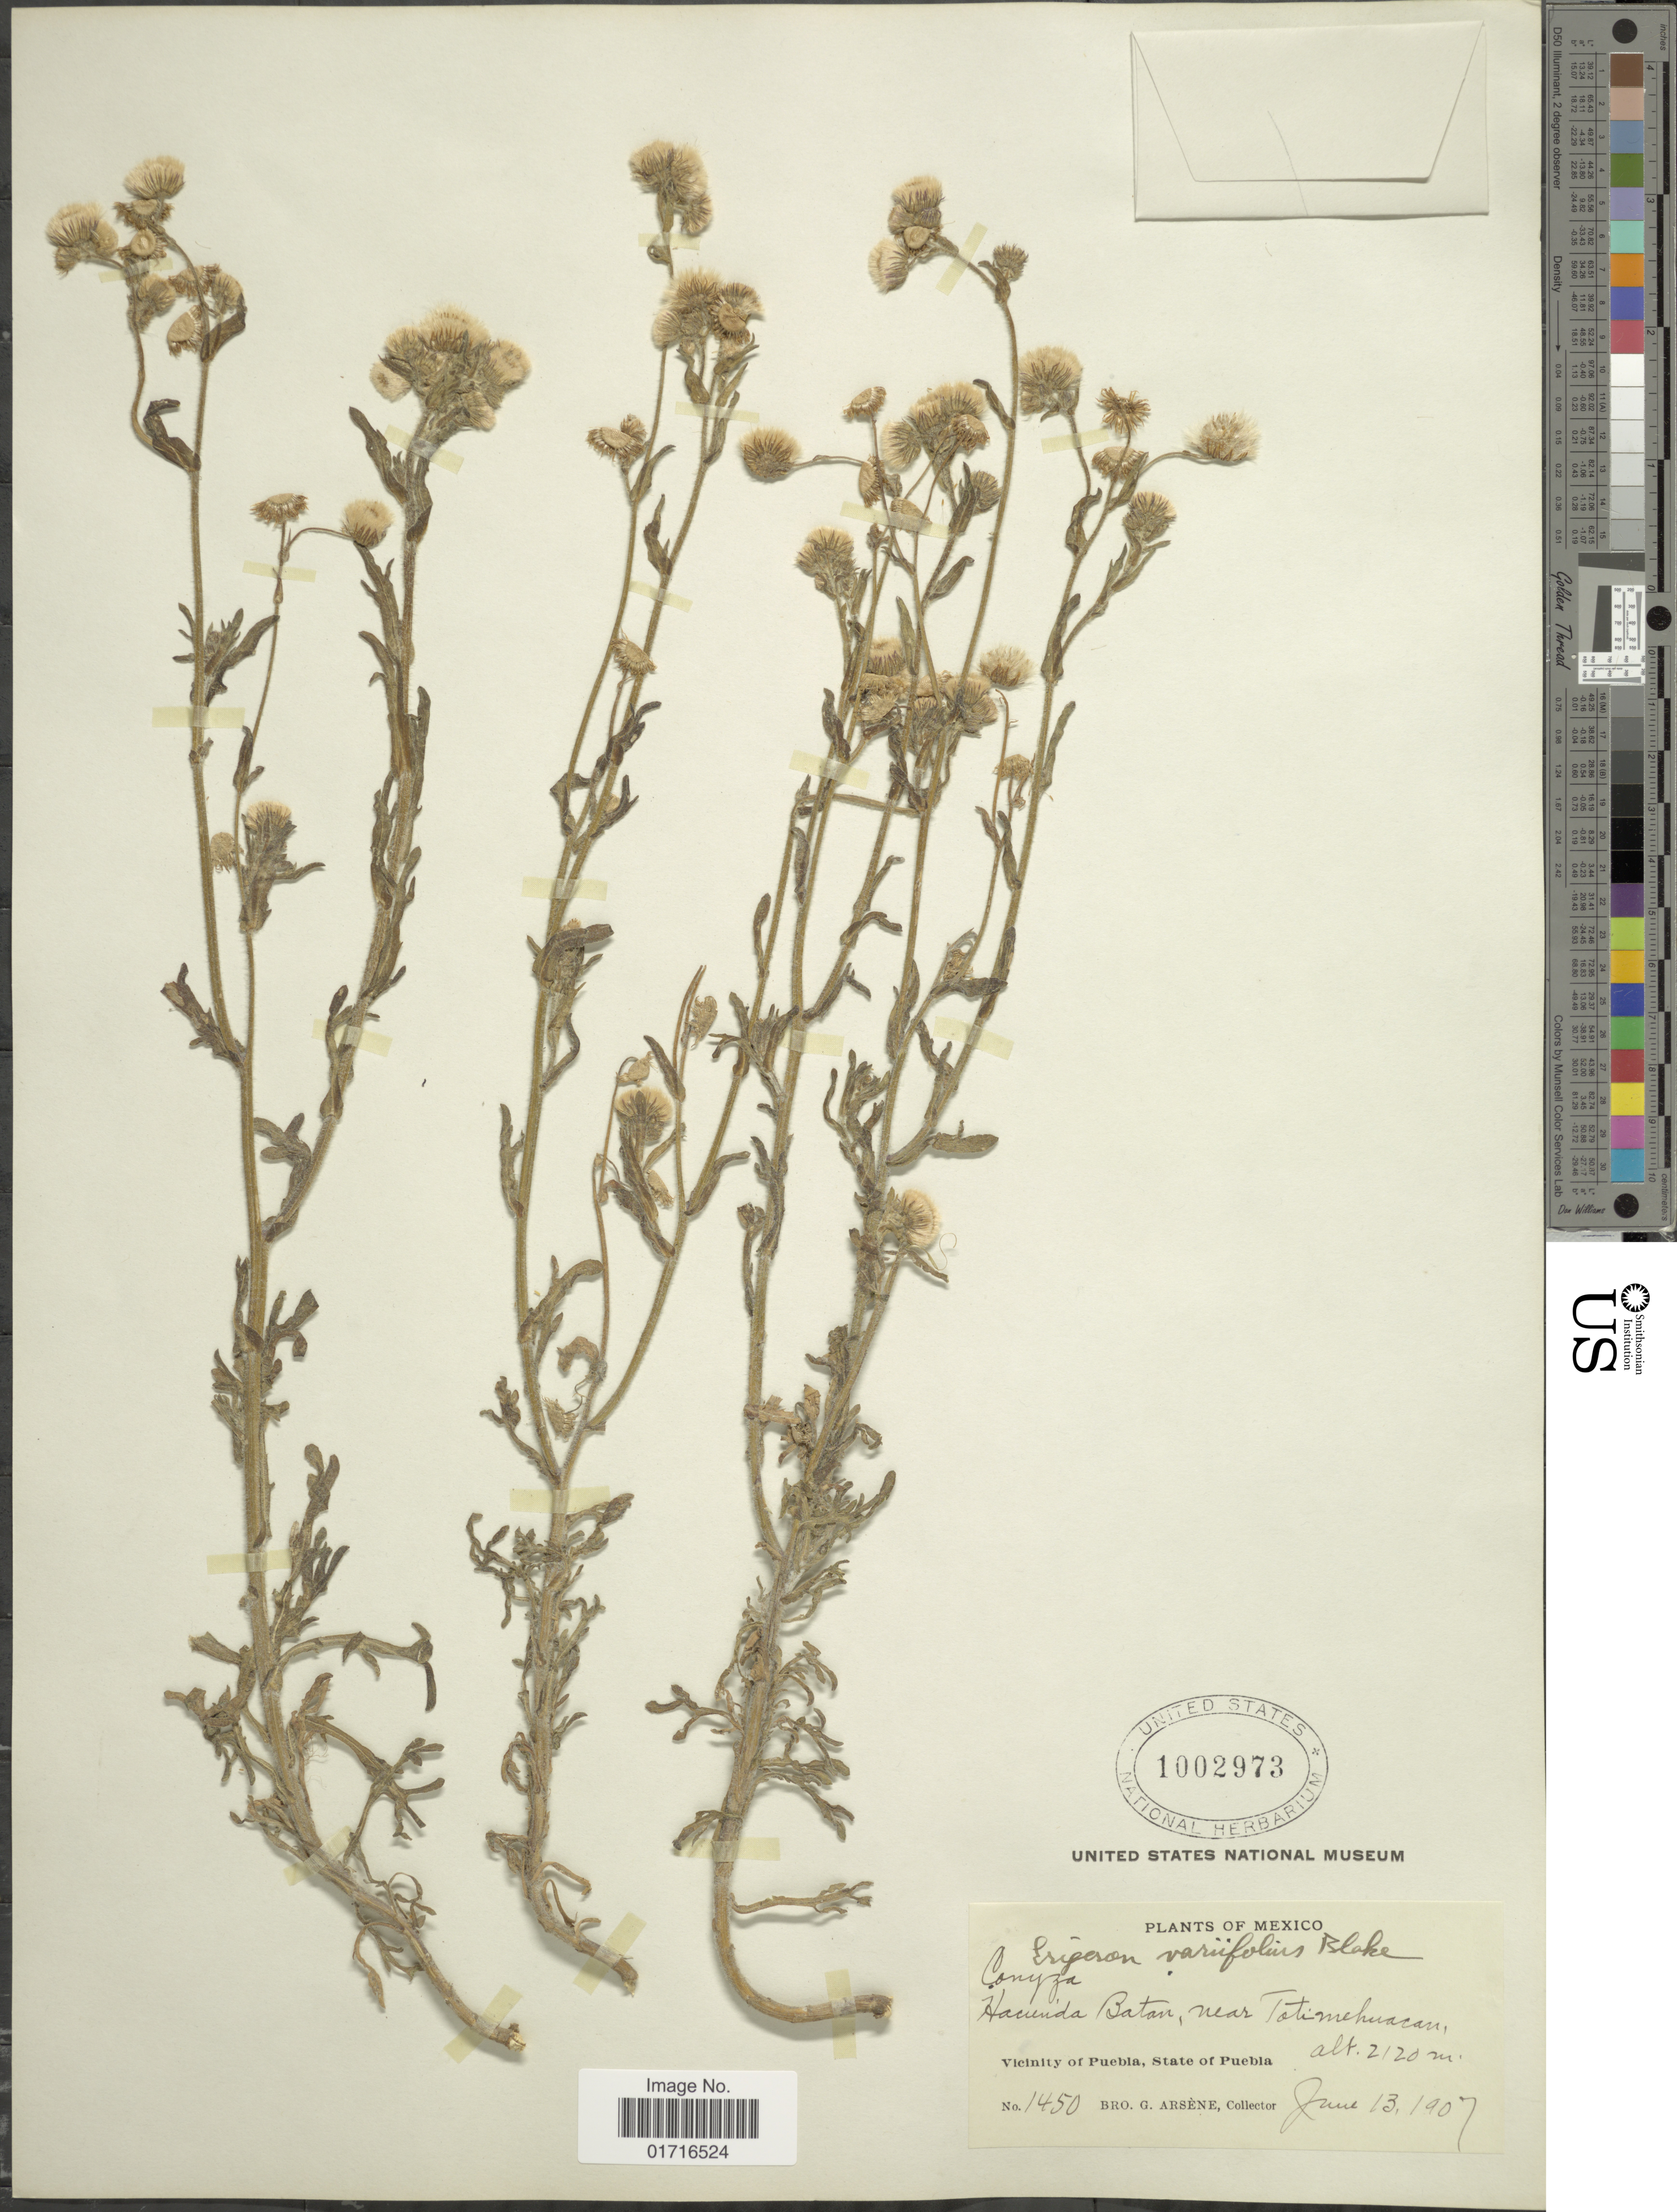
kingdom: Plantae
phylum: Tracheophyta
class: Magnoliopsida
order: Asterales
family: Asteraceae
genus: Conyza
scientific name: Conyza coronopifolia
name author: Kunth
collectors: Bro. G. Arsène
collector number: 1450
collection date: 1907-06-13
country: Mexico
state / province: Puebla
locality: Hacienda Batan, near Totimehuacan, Vicinity of Puebla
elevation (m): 2120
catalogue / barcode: US 1002973